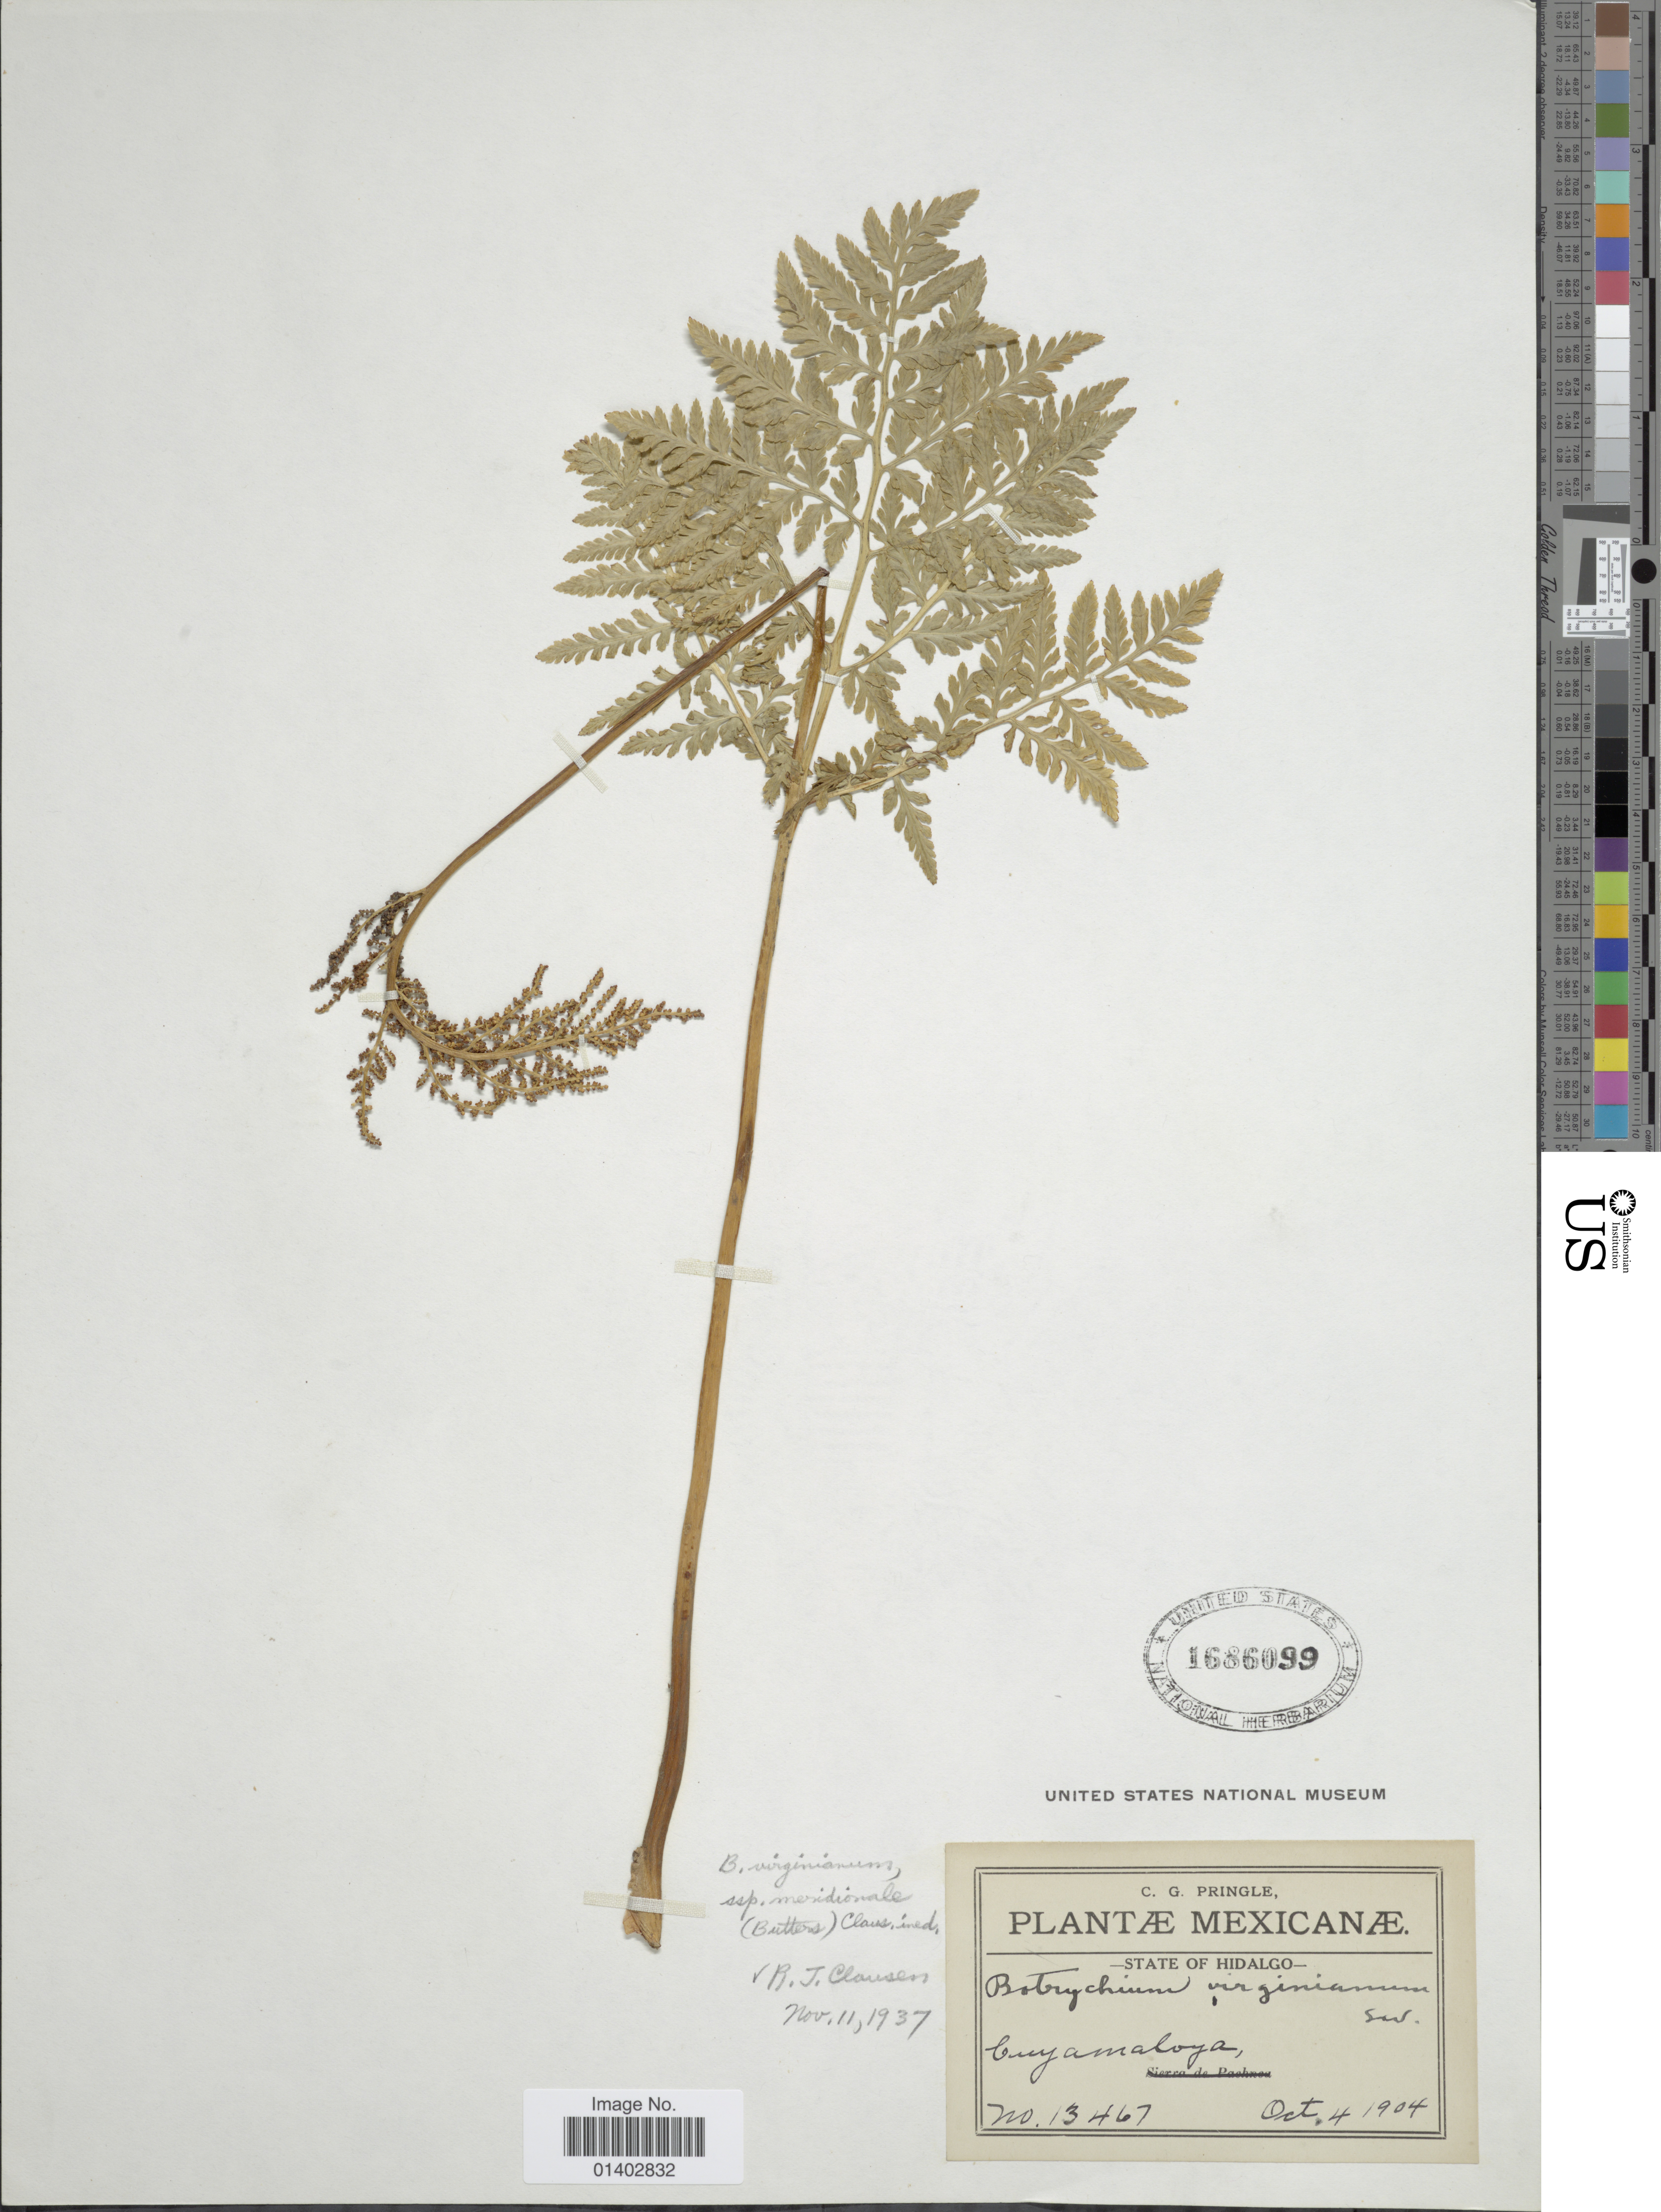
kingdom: Plantae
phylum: Tracheophyta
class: Polypodiopsida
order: Ophioglossales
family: Ophioglossaceae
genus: Botrychium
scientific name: Botrychium virginianum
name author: (L.) Sw.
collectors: C. G. Pringle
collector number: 13467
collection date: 1904-10-04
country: Mexico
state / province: Hidalgo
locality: Cuyamaloya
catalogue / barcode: US 1686099